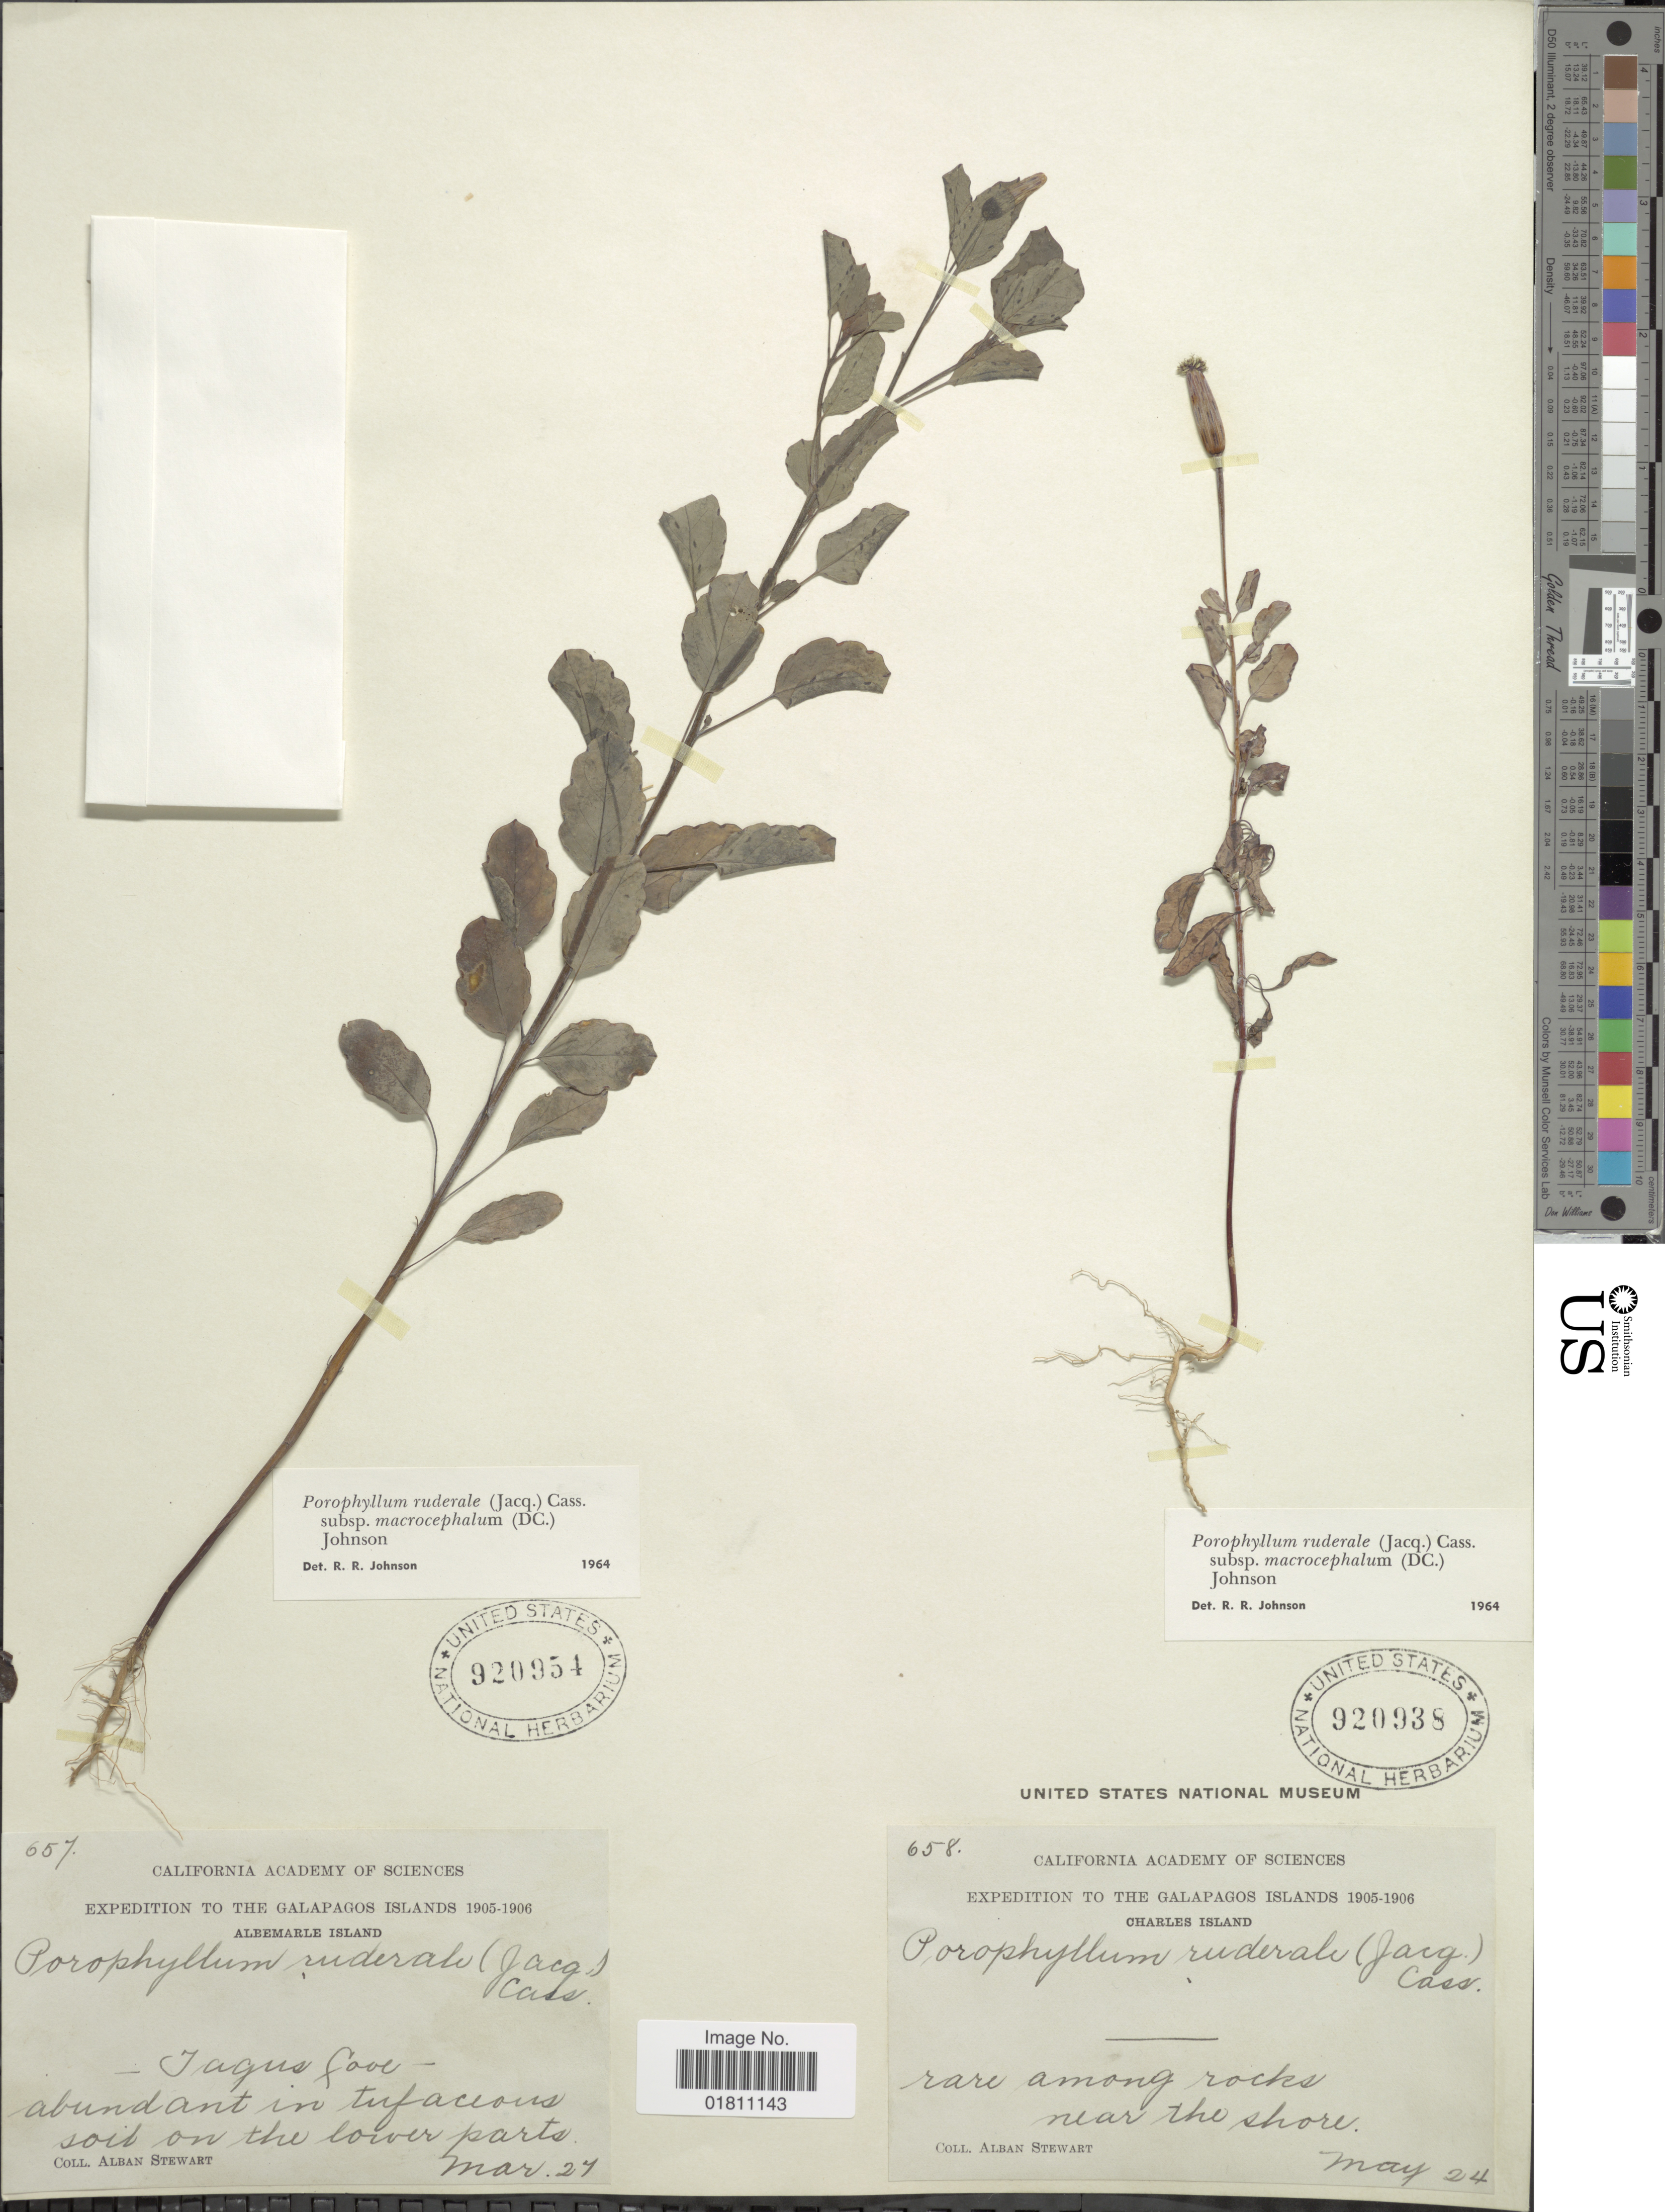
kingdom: Plantae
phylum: Tracheophyta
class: Magnoliopsida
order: Asterales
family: Asteraceae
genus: Porophyllum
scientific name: Porophyllum ruderale subsp. ruderale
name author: (Jacq.) Cass.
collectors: A. Stewart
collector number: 657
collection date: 1905-03-27/1906-03-27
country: Ecuador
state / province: Colón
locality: The Galapagos Islands, Albemarle Island, -Jagus Cove-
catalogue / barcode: US 920954